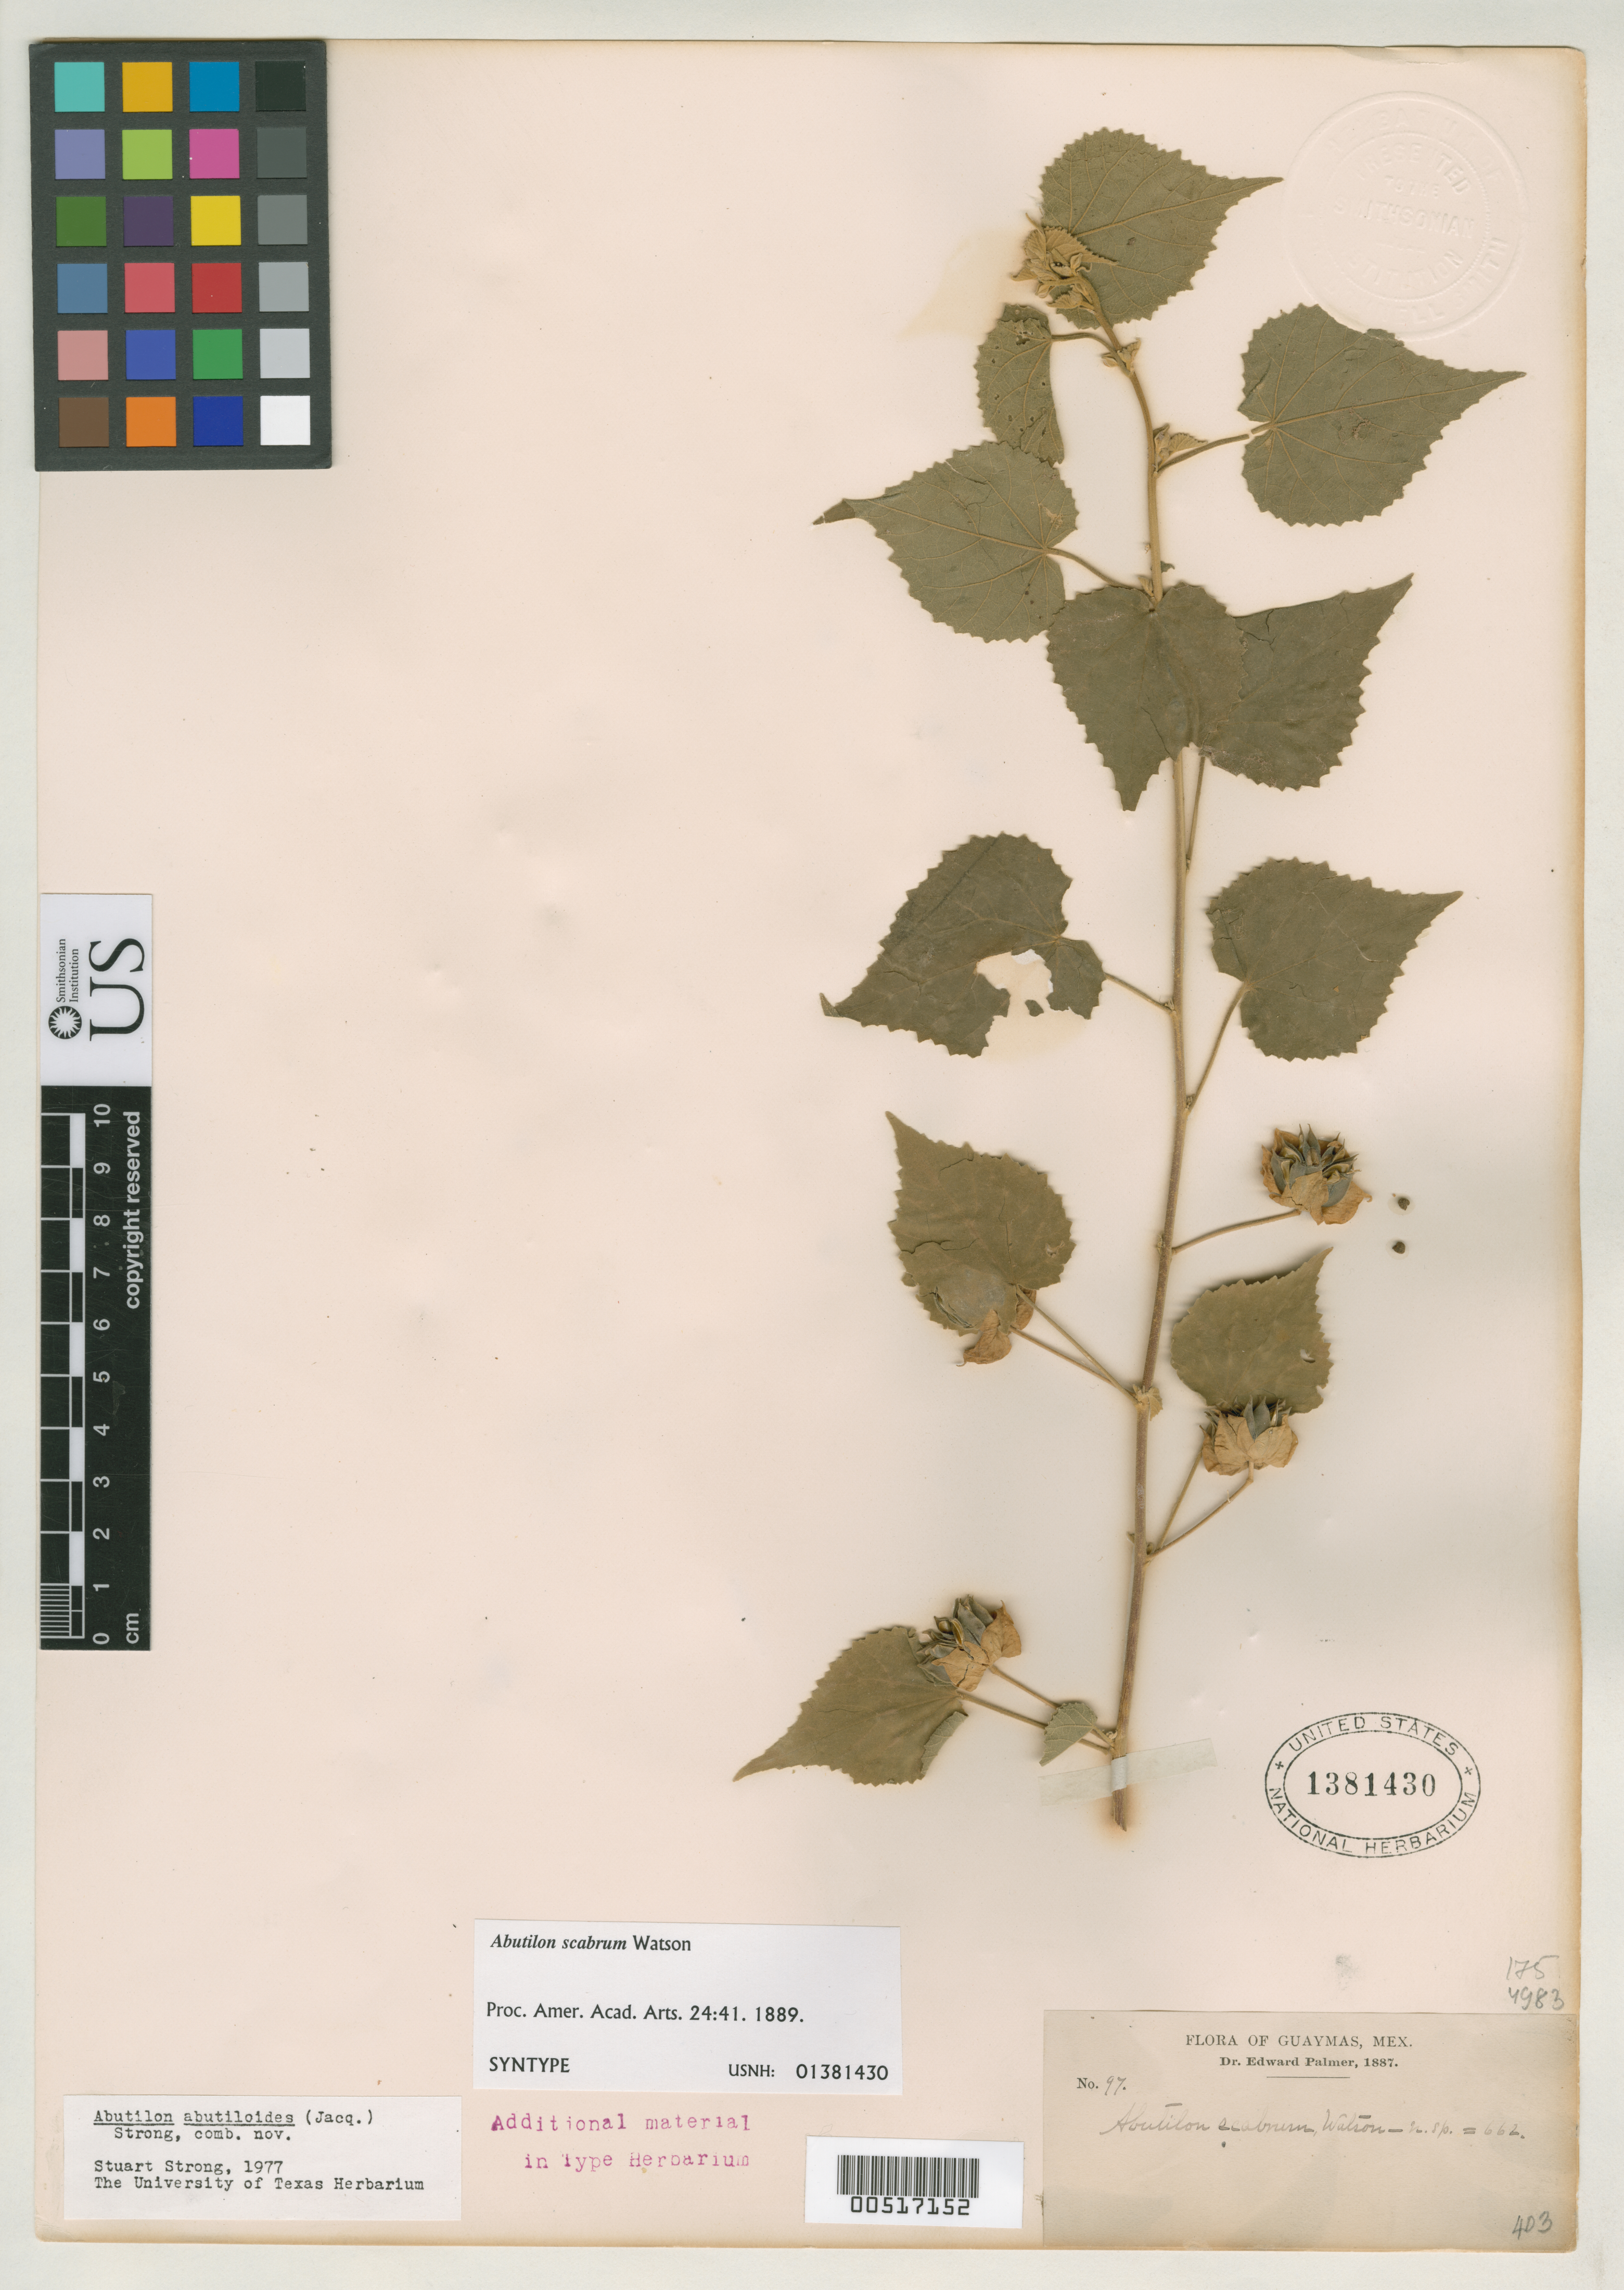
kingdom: Plantae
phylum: Tracheophyta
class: Magnoliopsida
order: Malvales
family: Malvaceae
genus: Abutilon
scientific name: Abutilon scabrum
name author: S. Watson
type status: Isolectotype; Isosyntype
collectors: E. Palmer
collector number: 97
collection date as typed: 1887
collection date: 1887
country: Mexico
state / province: Sonora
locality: Guaymas.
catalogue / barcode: US 1381430